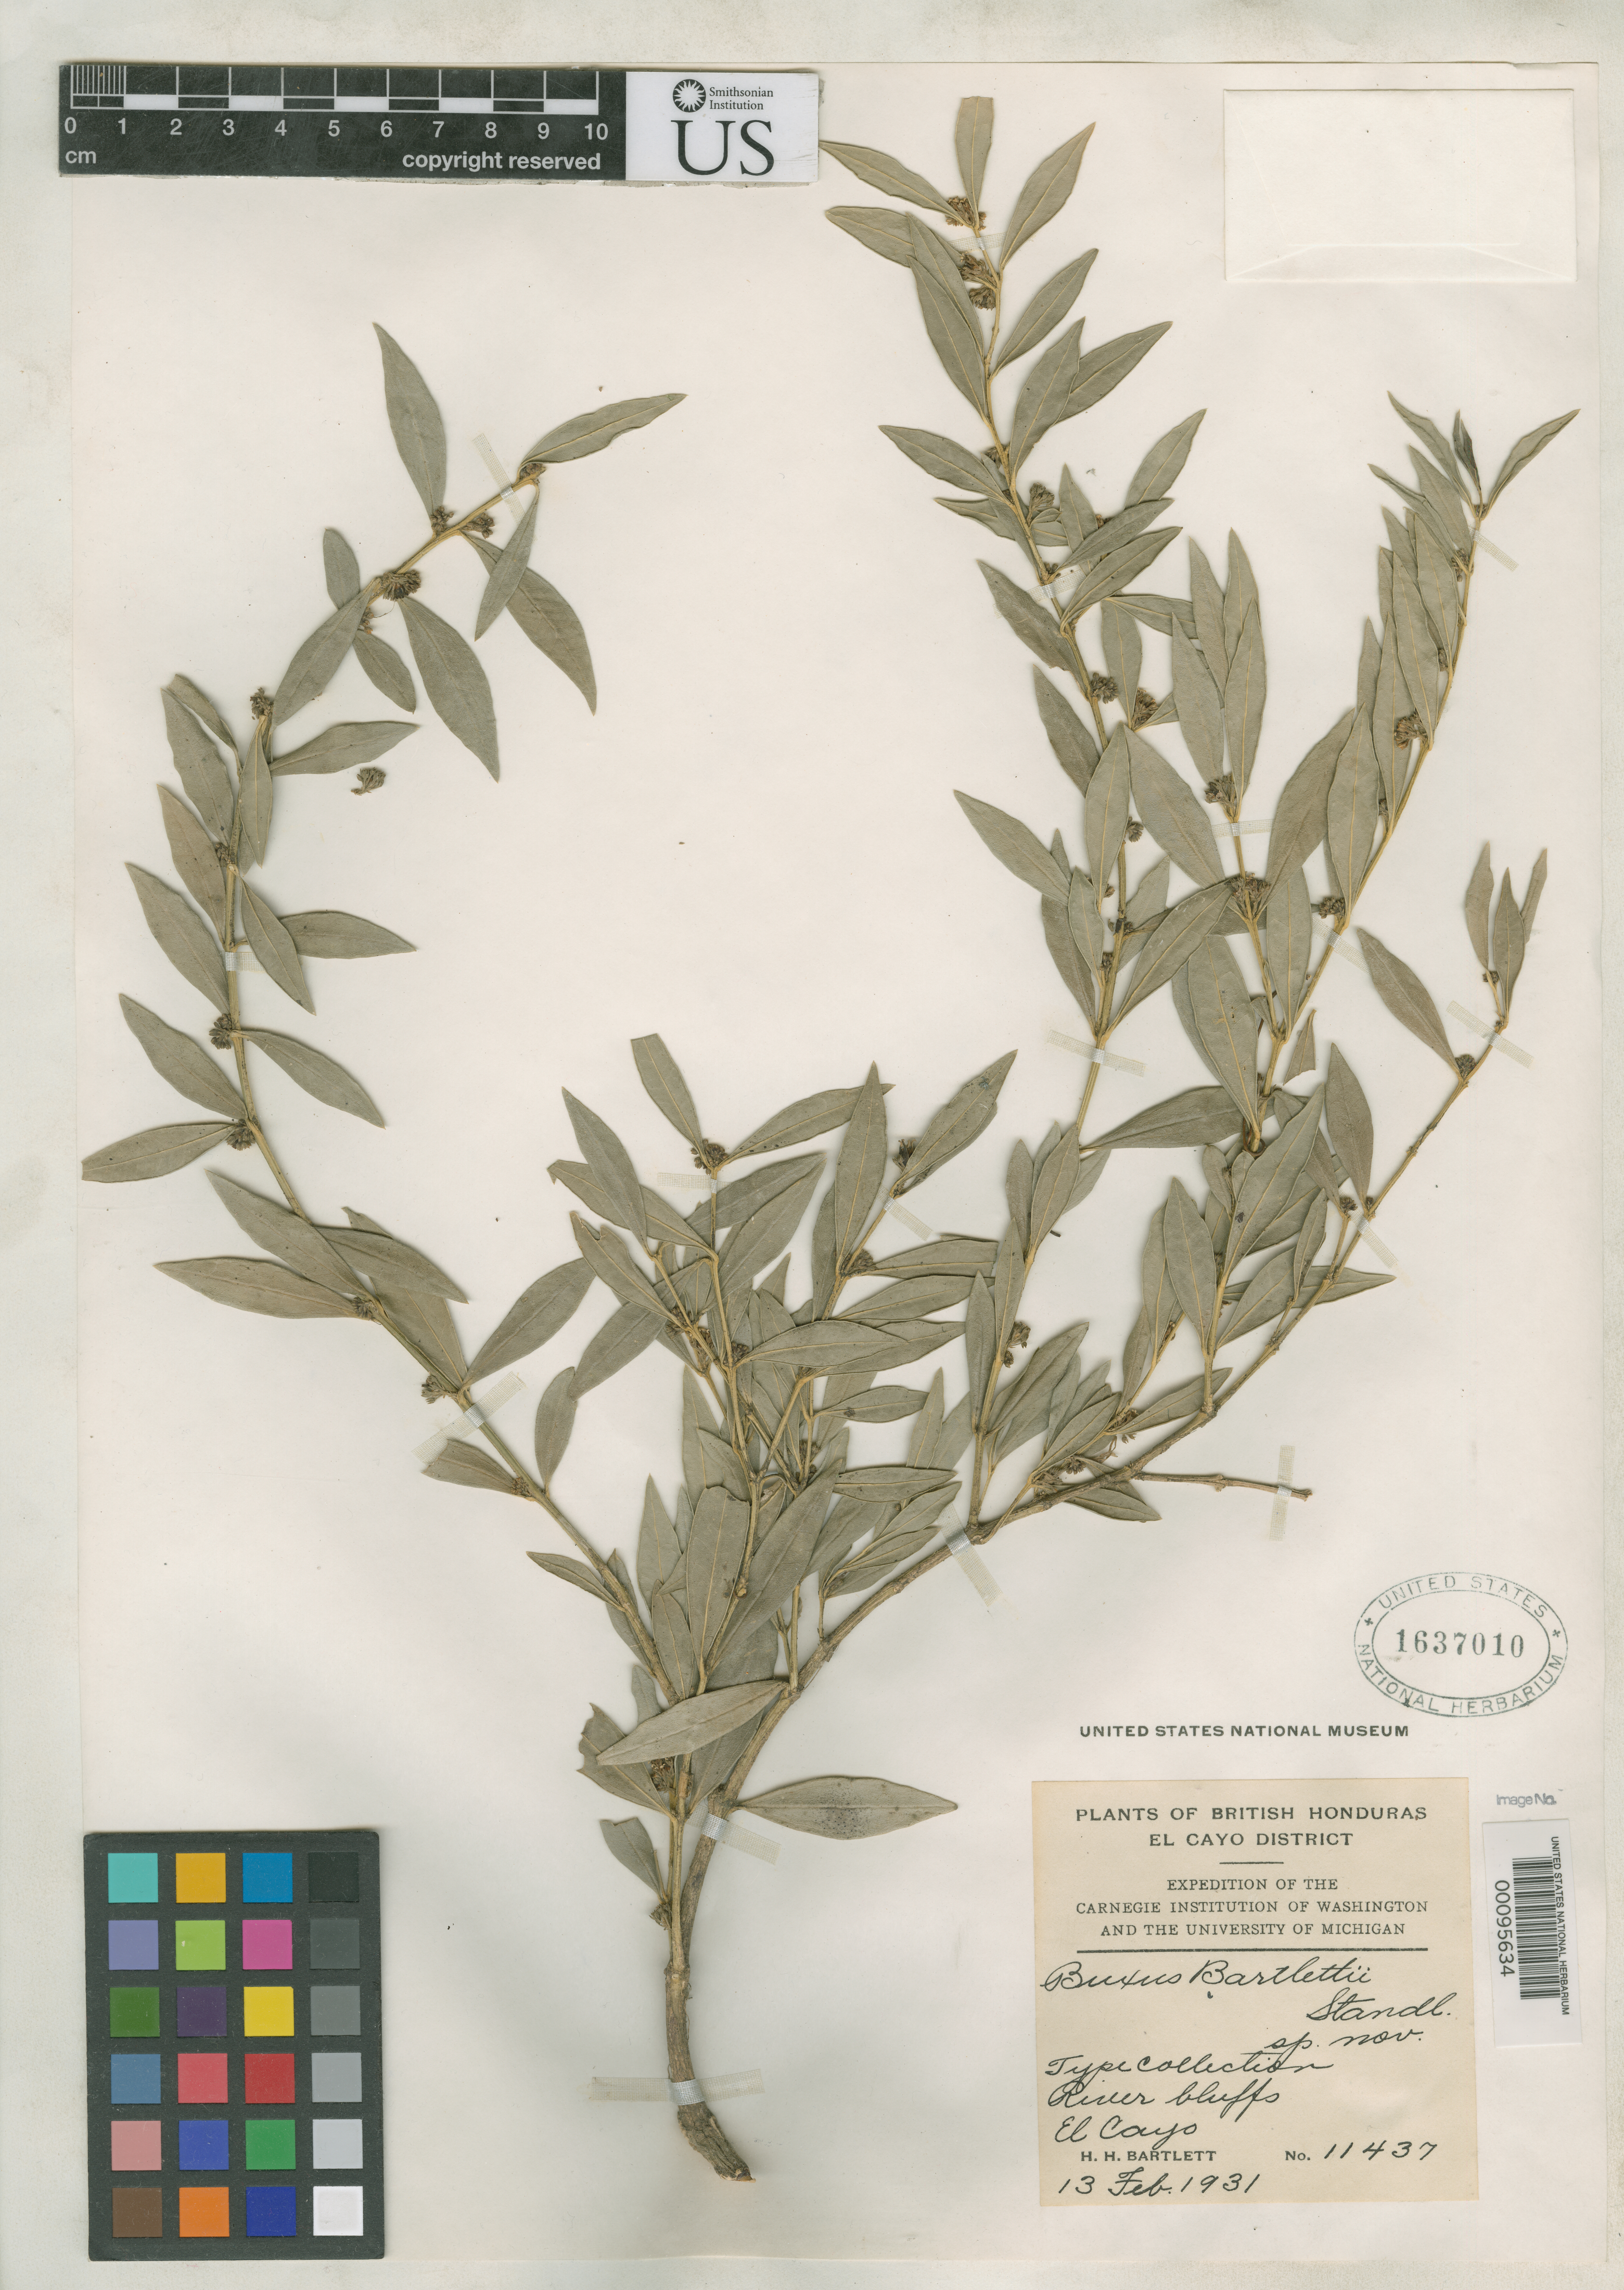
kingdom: Plantae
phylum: Tracheophyta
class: Magnoliopsida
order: Buxales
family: Buxaceae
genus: Buxus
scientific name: Buxus bartlettii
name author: Standl.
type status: Isotype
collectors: H. H. Bartlett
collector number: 11437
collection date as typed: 13 Feb 1931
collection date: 1931-02-13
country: Belize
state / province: Cayo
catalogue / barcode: US 1637010